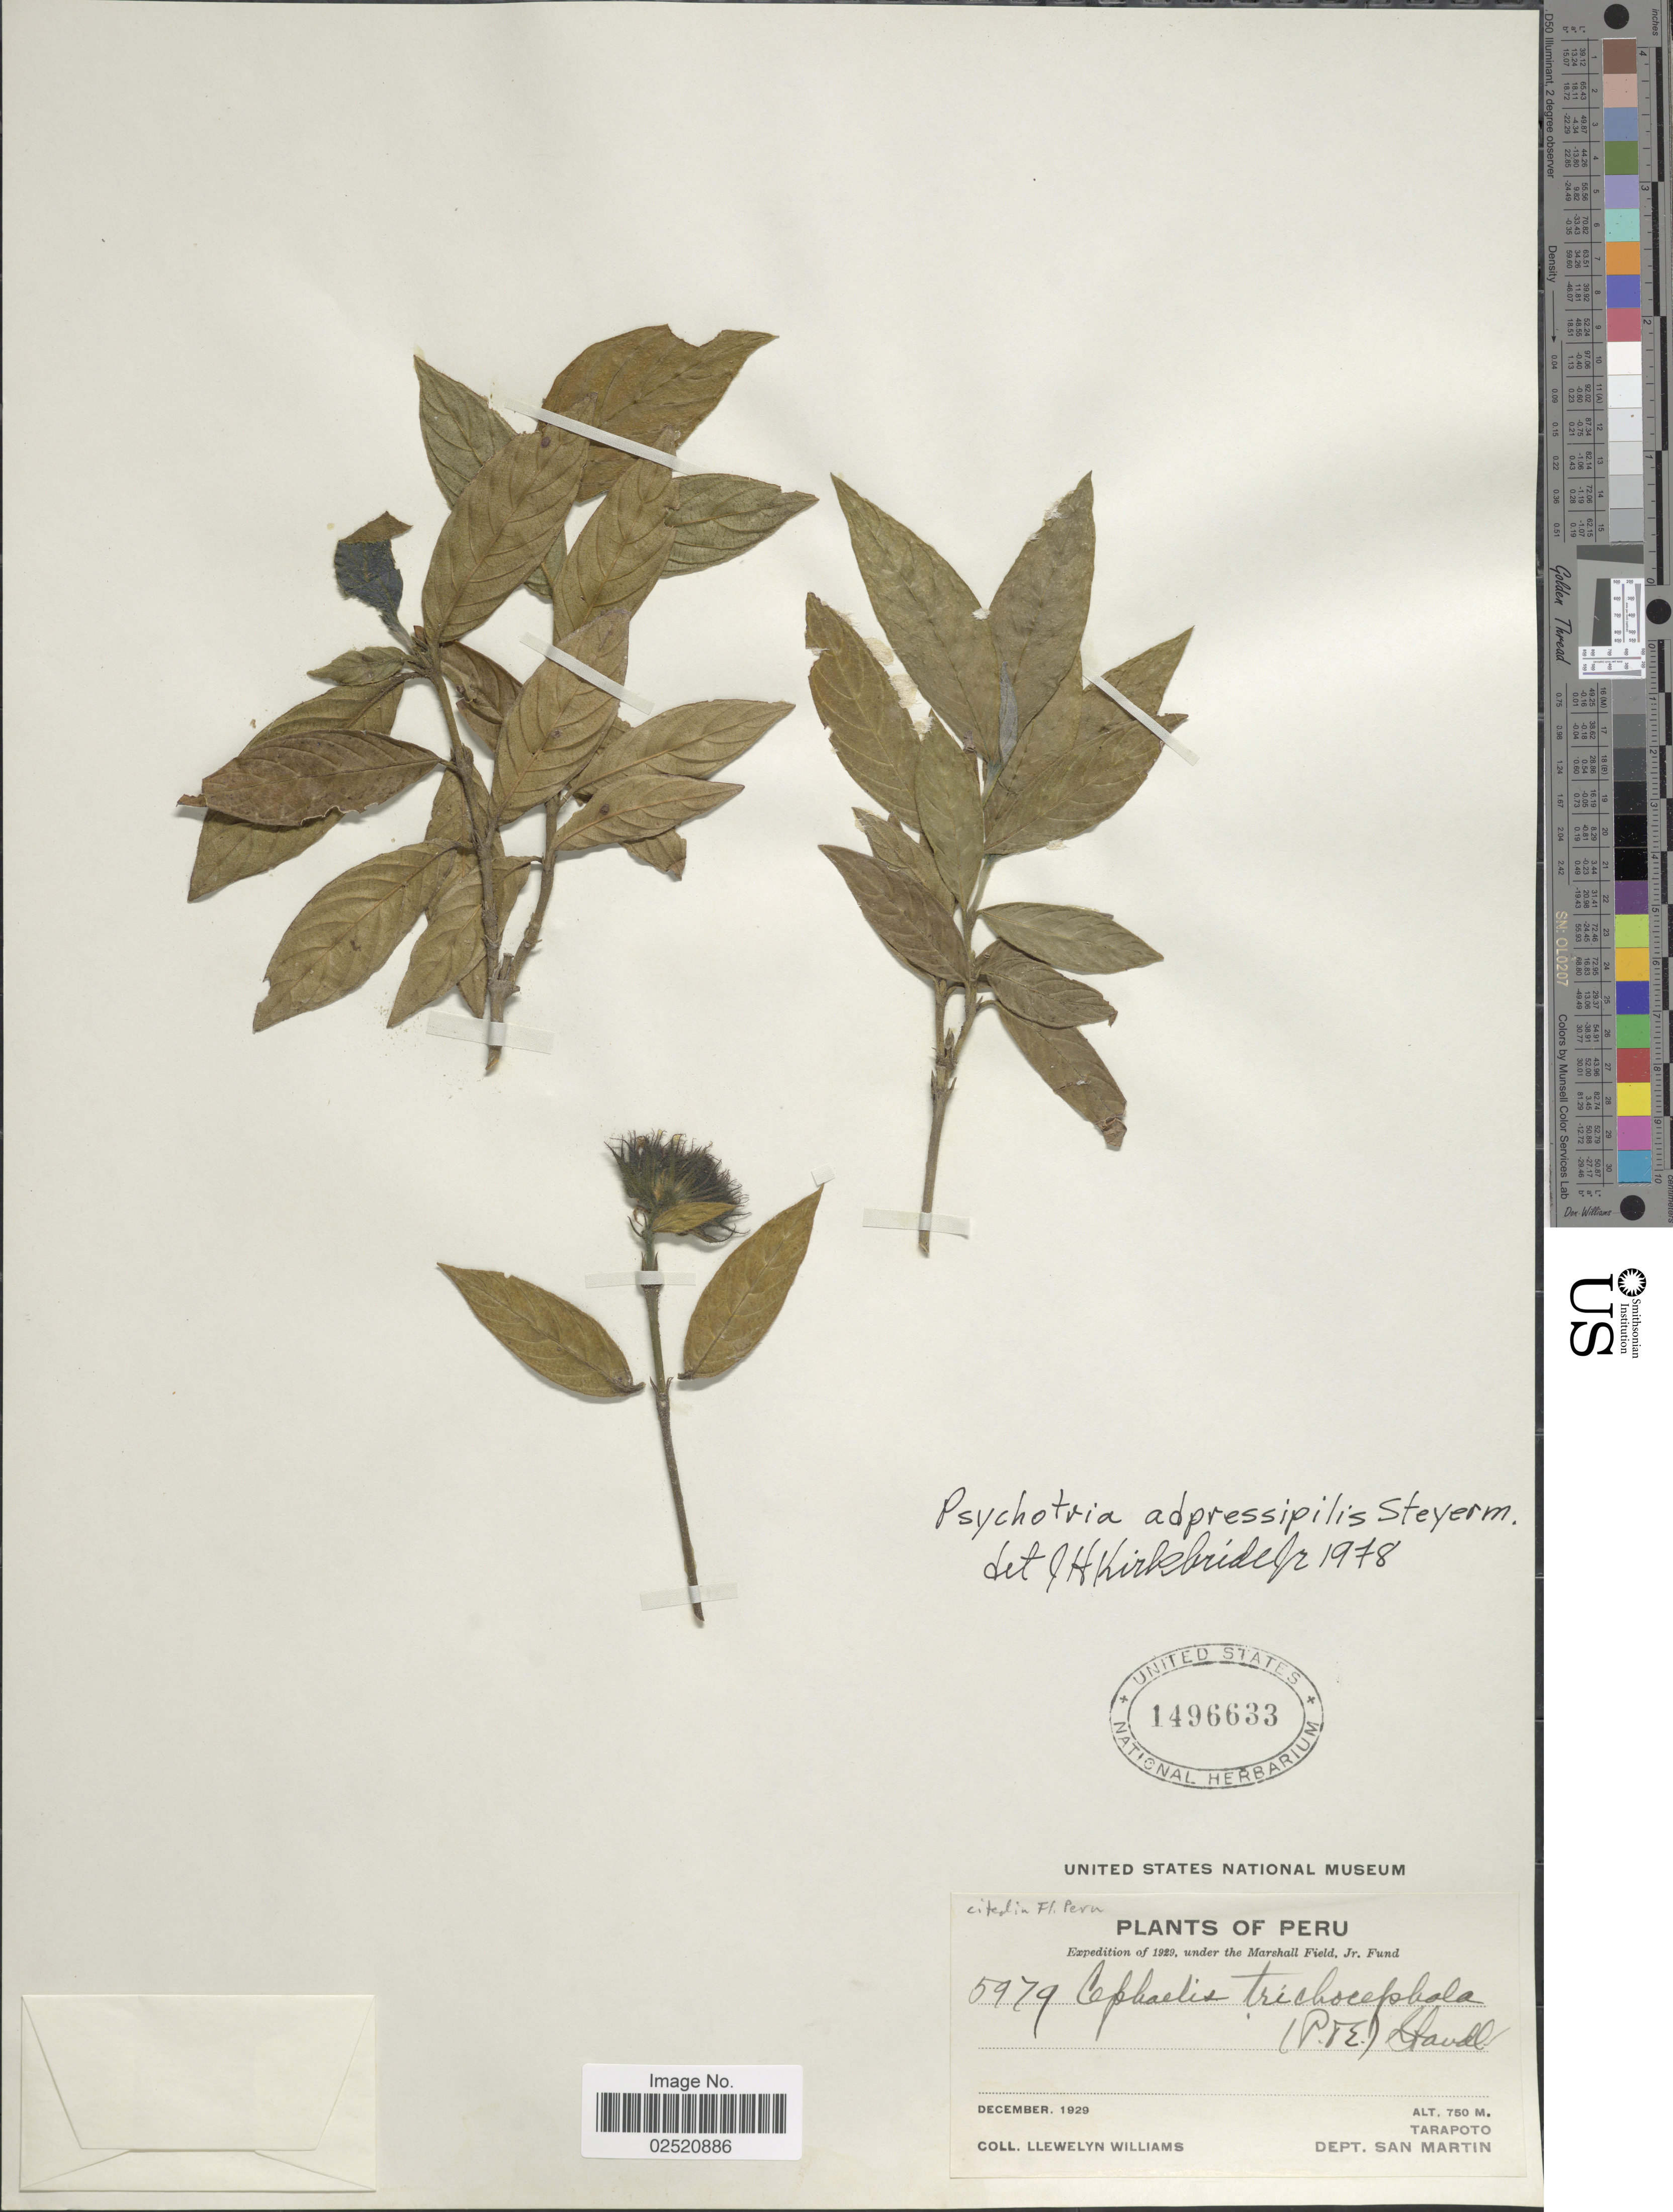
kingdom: Plantae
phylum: Tracheophyta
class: Magnoliopsida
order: Gentianales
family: Rubiaceae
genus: Psychotria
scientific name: Psychotria adpressipilis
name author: Steyerm.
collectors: Ll. Williams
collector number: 5979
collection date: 1929-12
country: Peru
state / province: Loreto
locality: Tarapoto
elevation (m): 750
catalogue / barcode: US 1496633